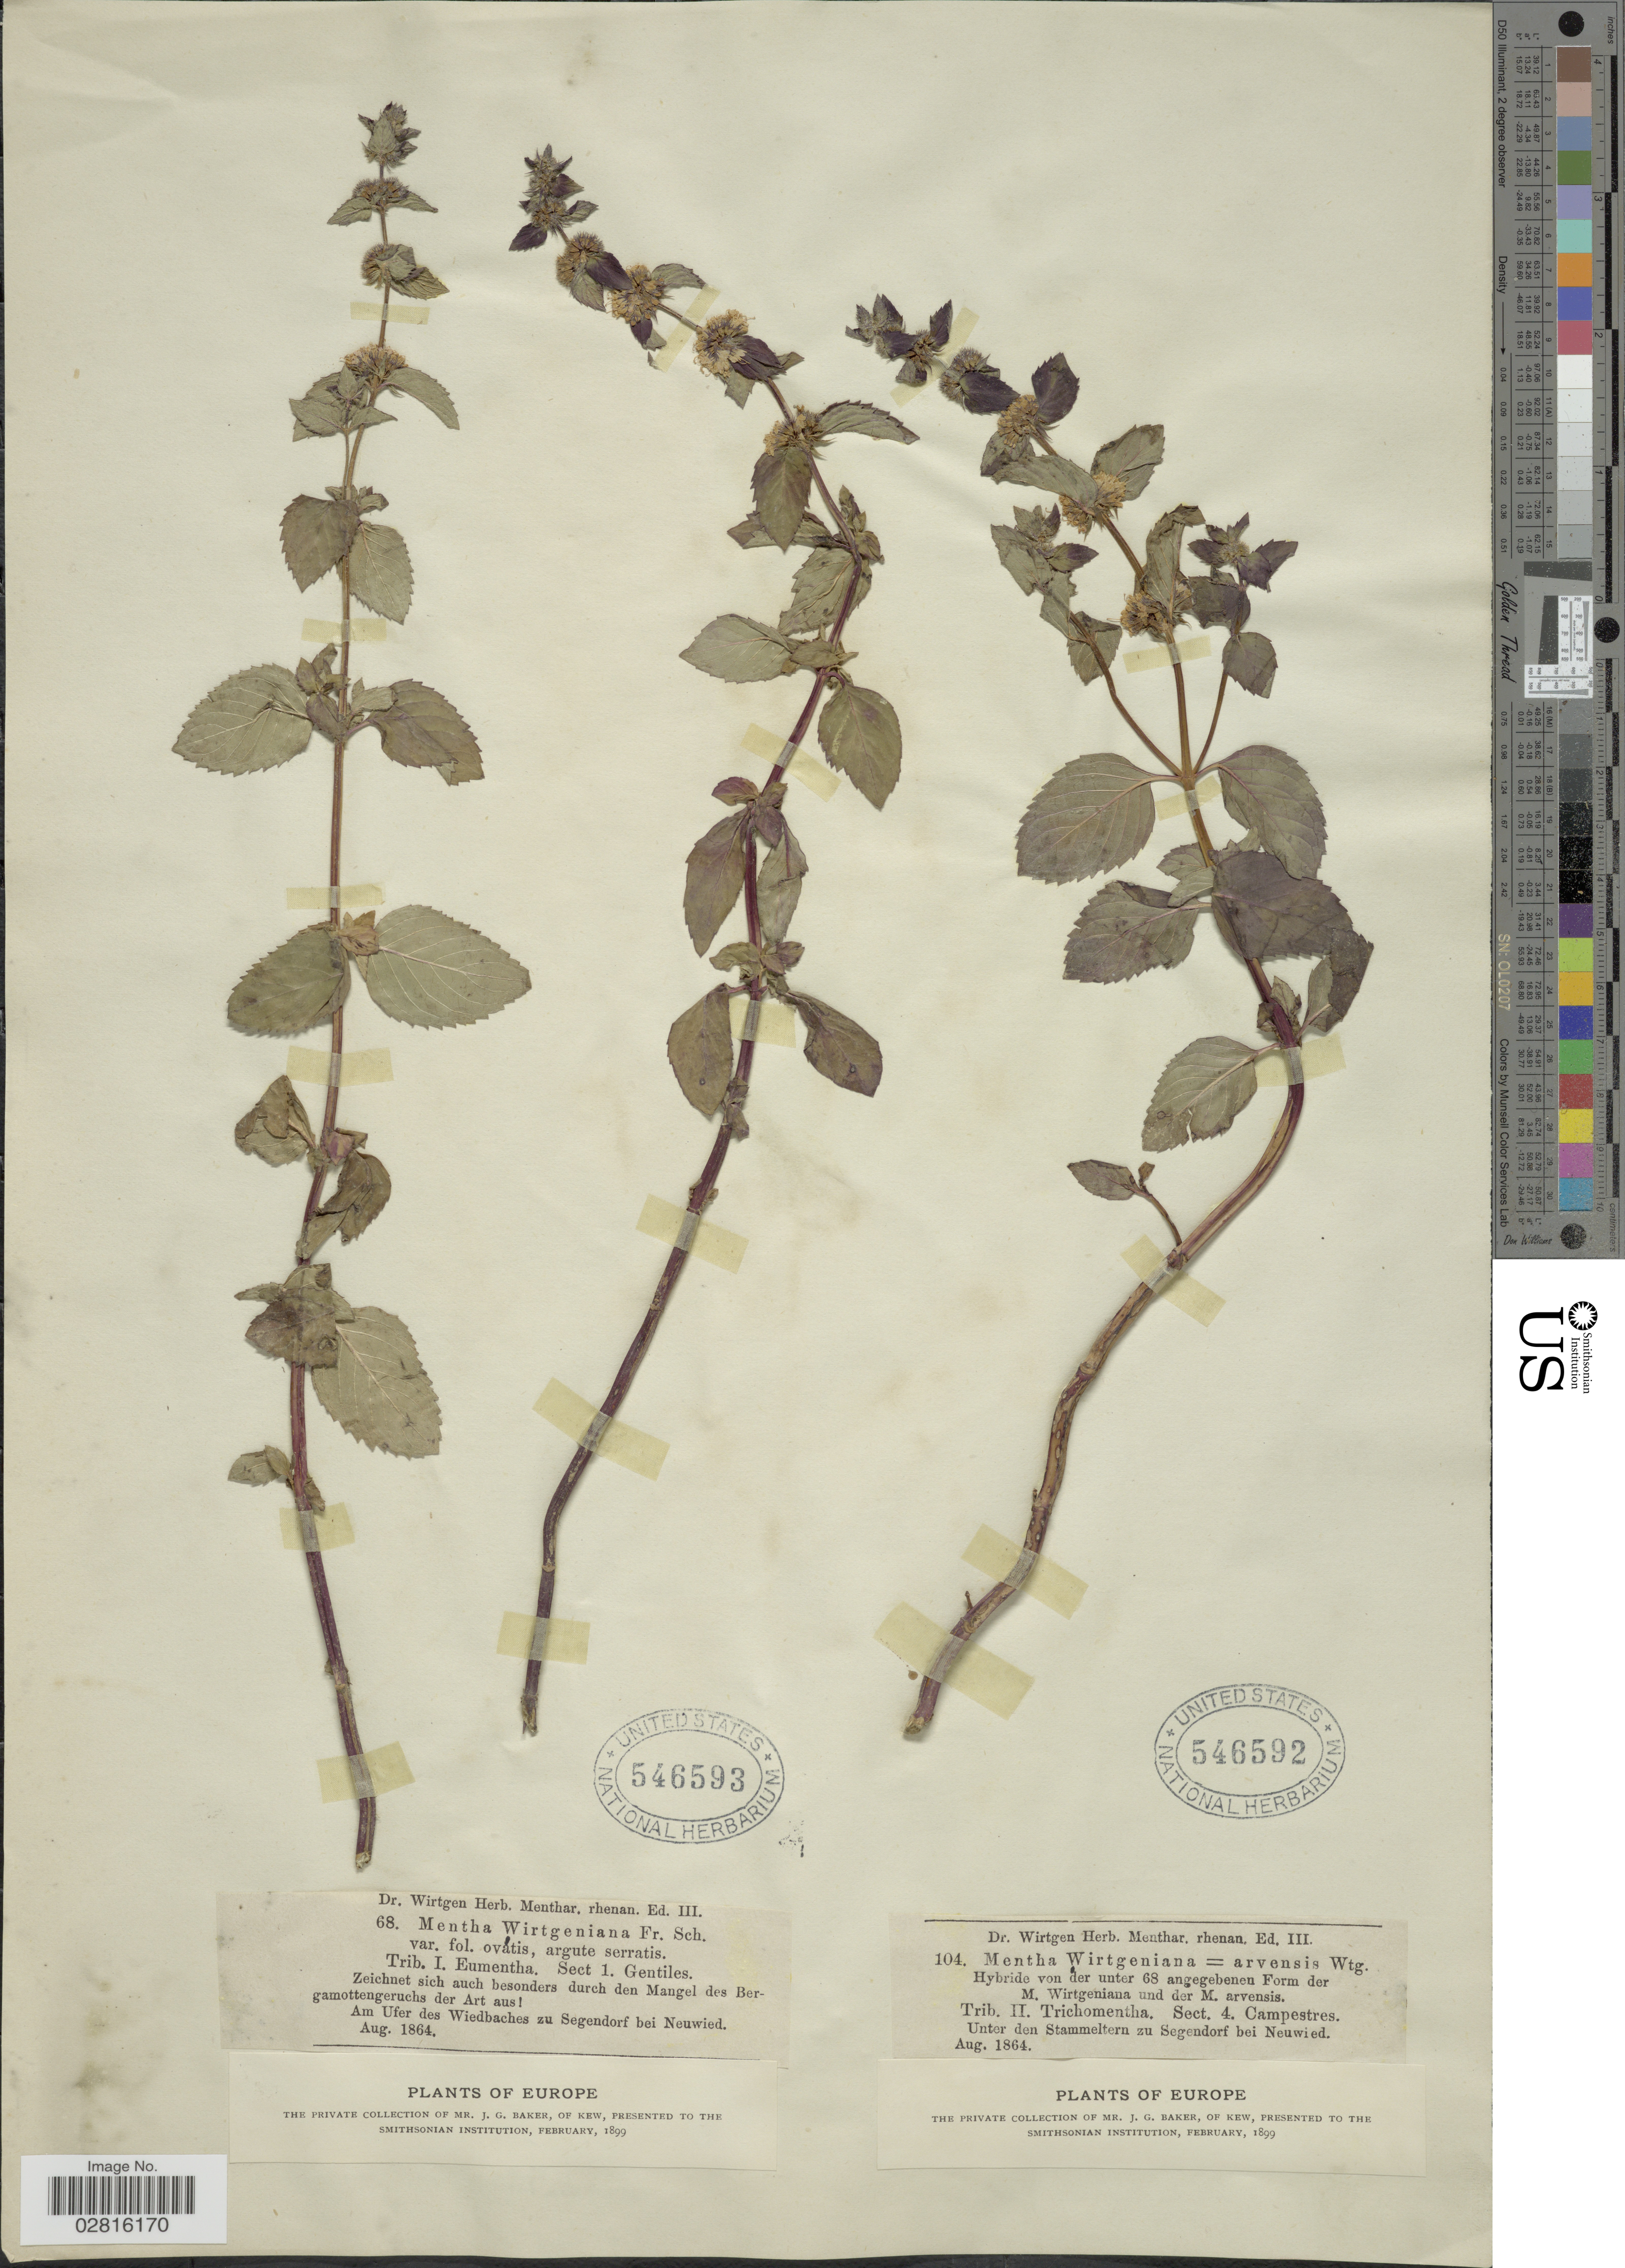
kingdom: Plantae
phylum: Tracheophyta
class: Magnoliopsida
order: Lamiales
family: Lamiaceae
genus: Mentha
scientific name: Mentha arvensis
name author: L.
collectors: Wirtgen, --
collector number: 68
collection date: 1864-08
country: Germany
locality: Europe. Am Ufer des Wiedbaches zu Segendorf bei Neuwied.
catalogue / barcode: US 546593-2